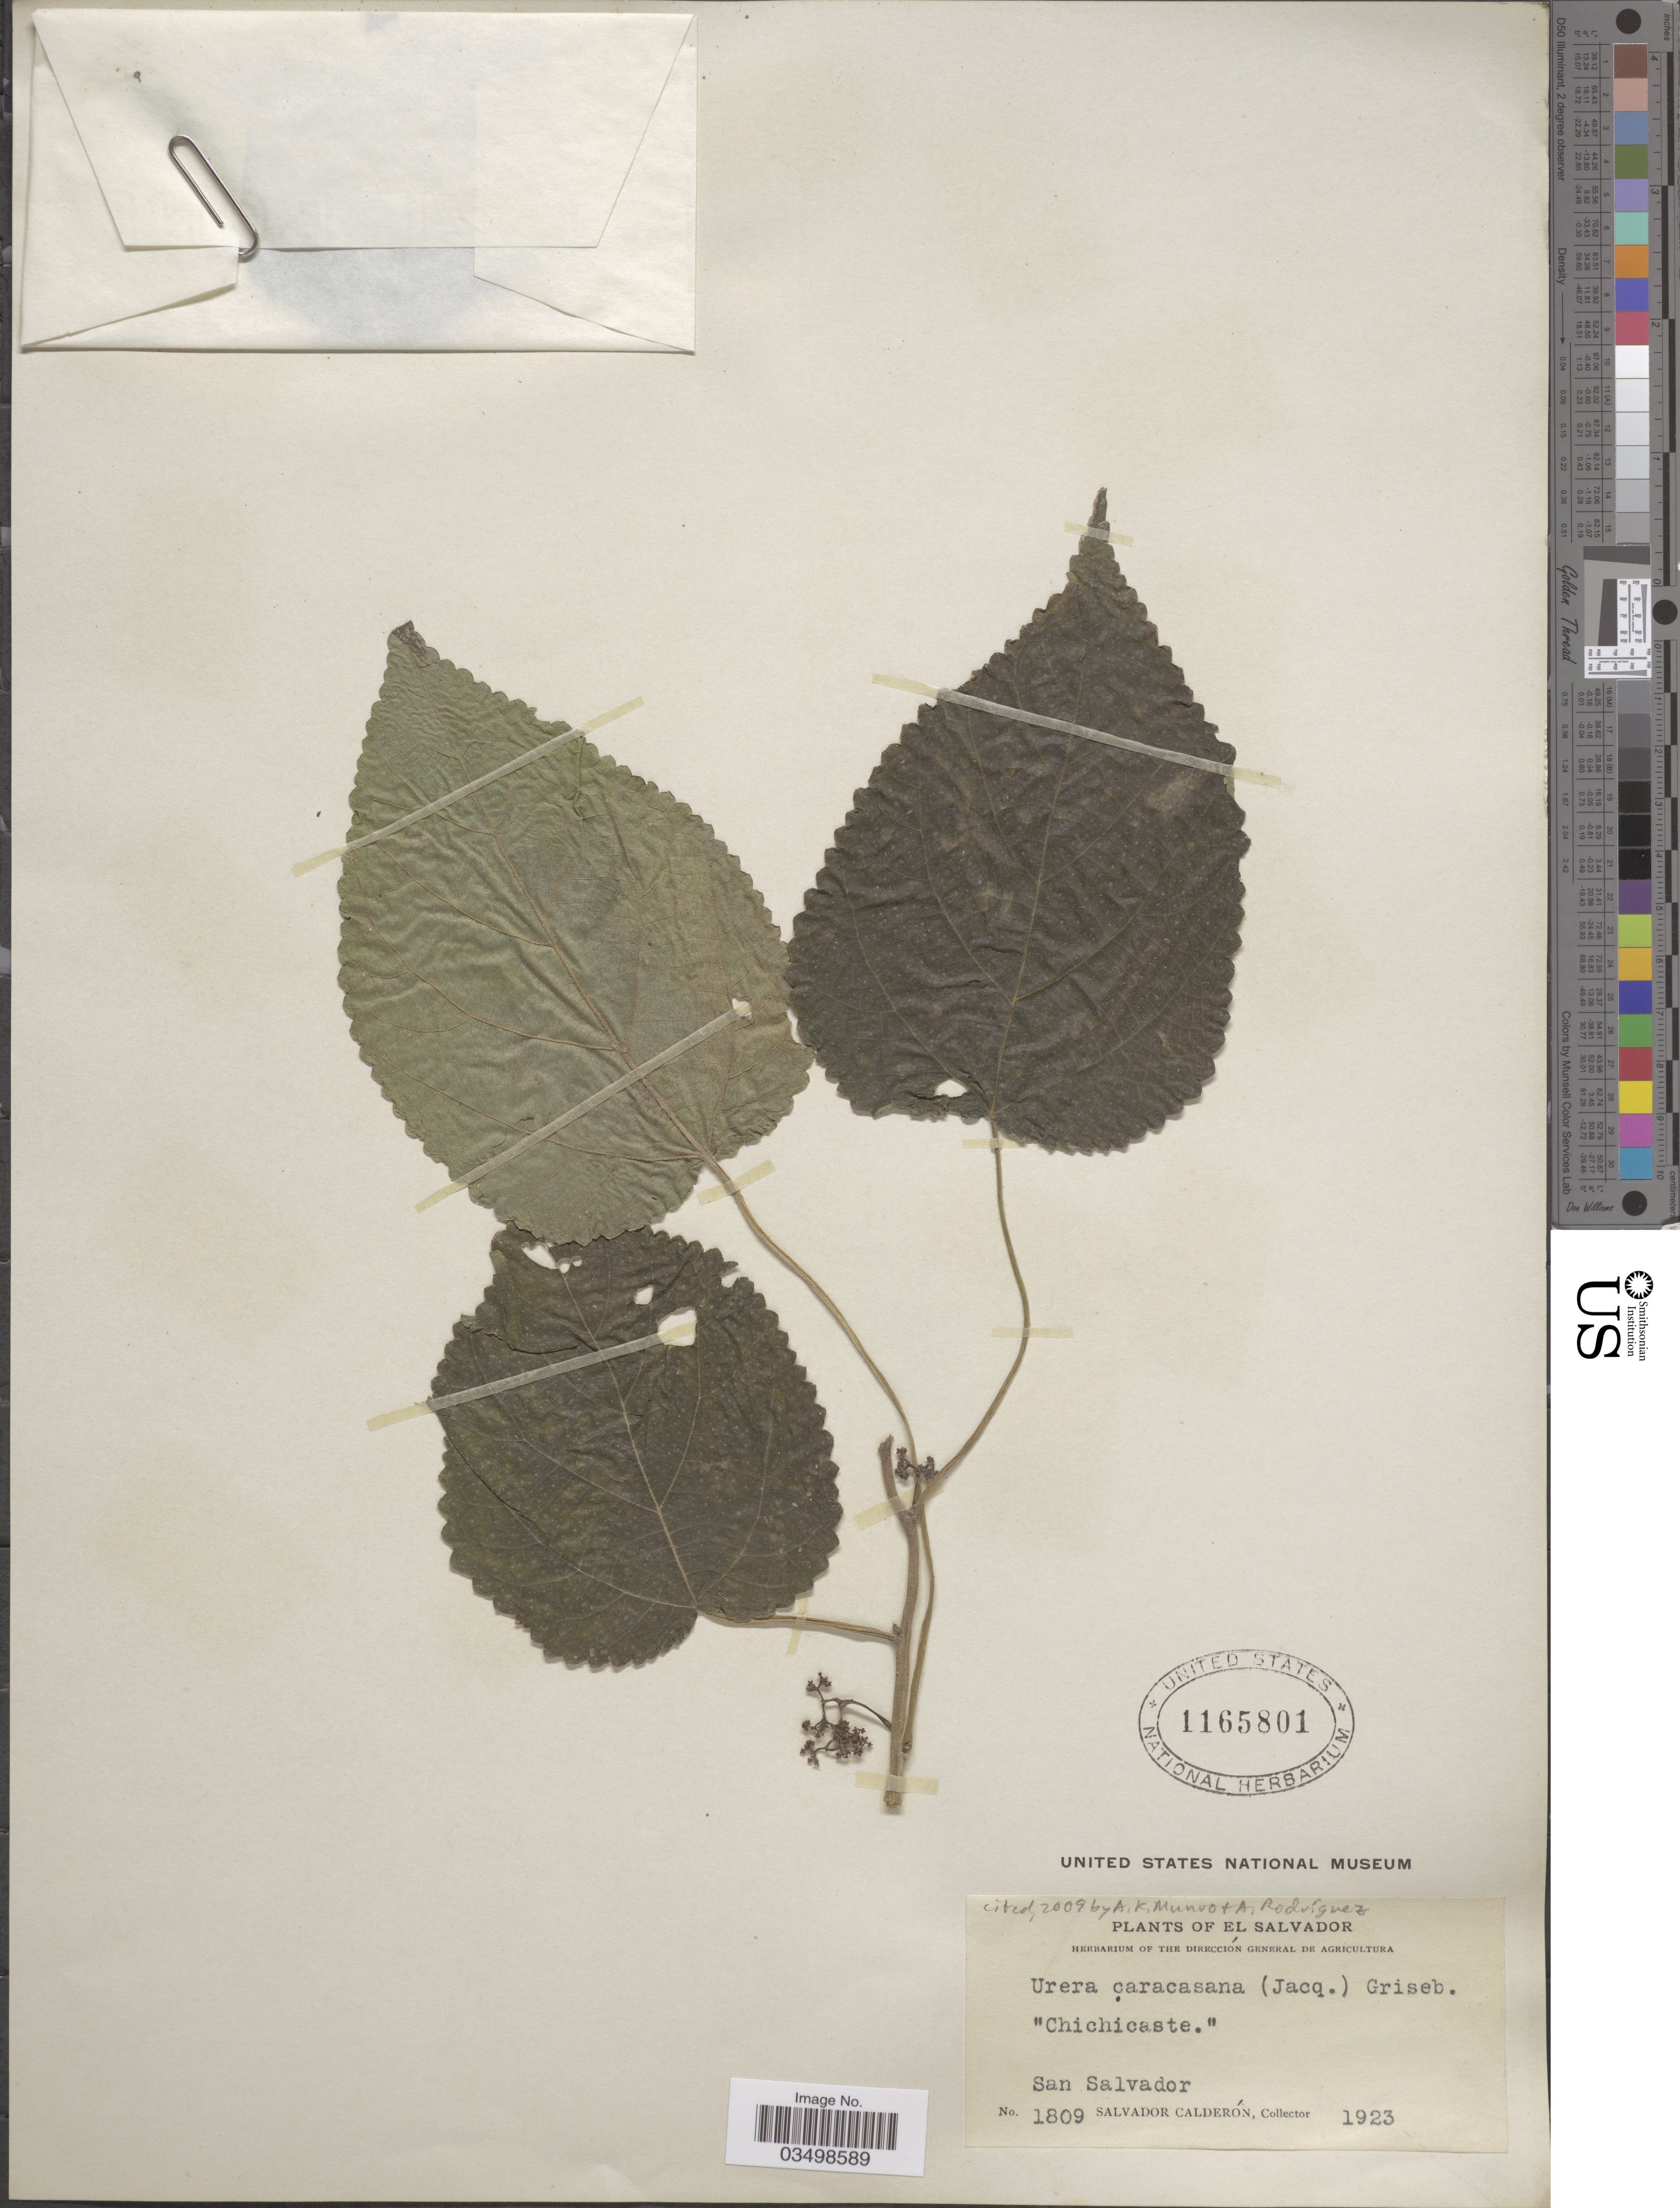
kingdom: Plantae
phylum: Tracheophyta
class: Magnoliopsida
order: Rosales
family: Urticaceae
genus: Urera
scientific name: Urera caracasana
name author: (Jacq.) Gaudich. ex Griseb.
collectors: S. Calderón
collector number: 1809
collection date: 1923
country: El Salvador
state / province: San Salvador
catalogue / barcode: US 1165801